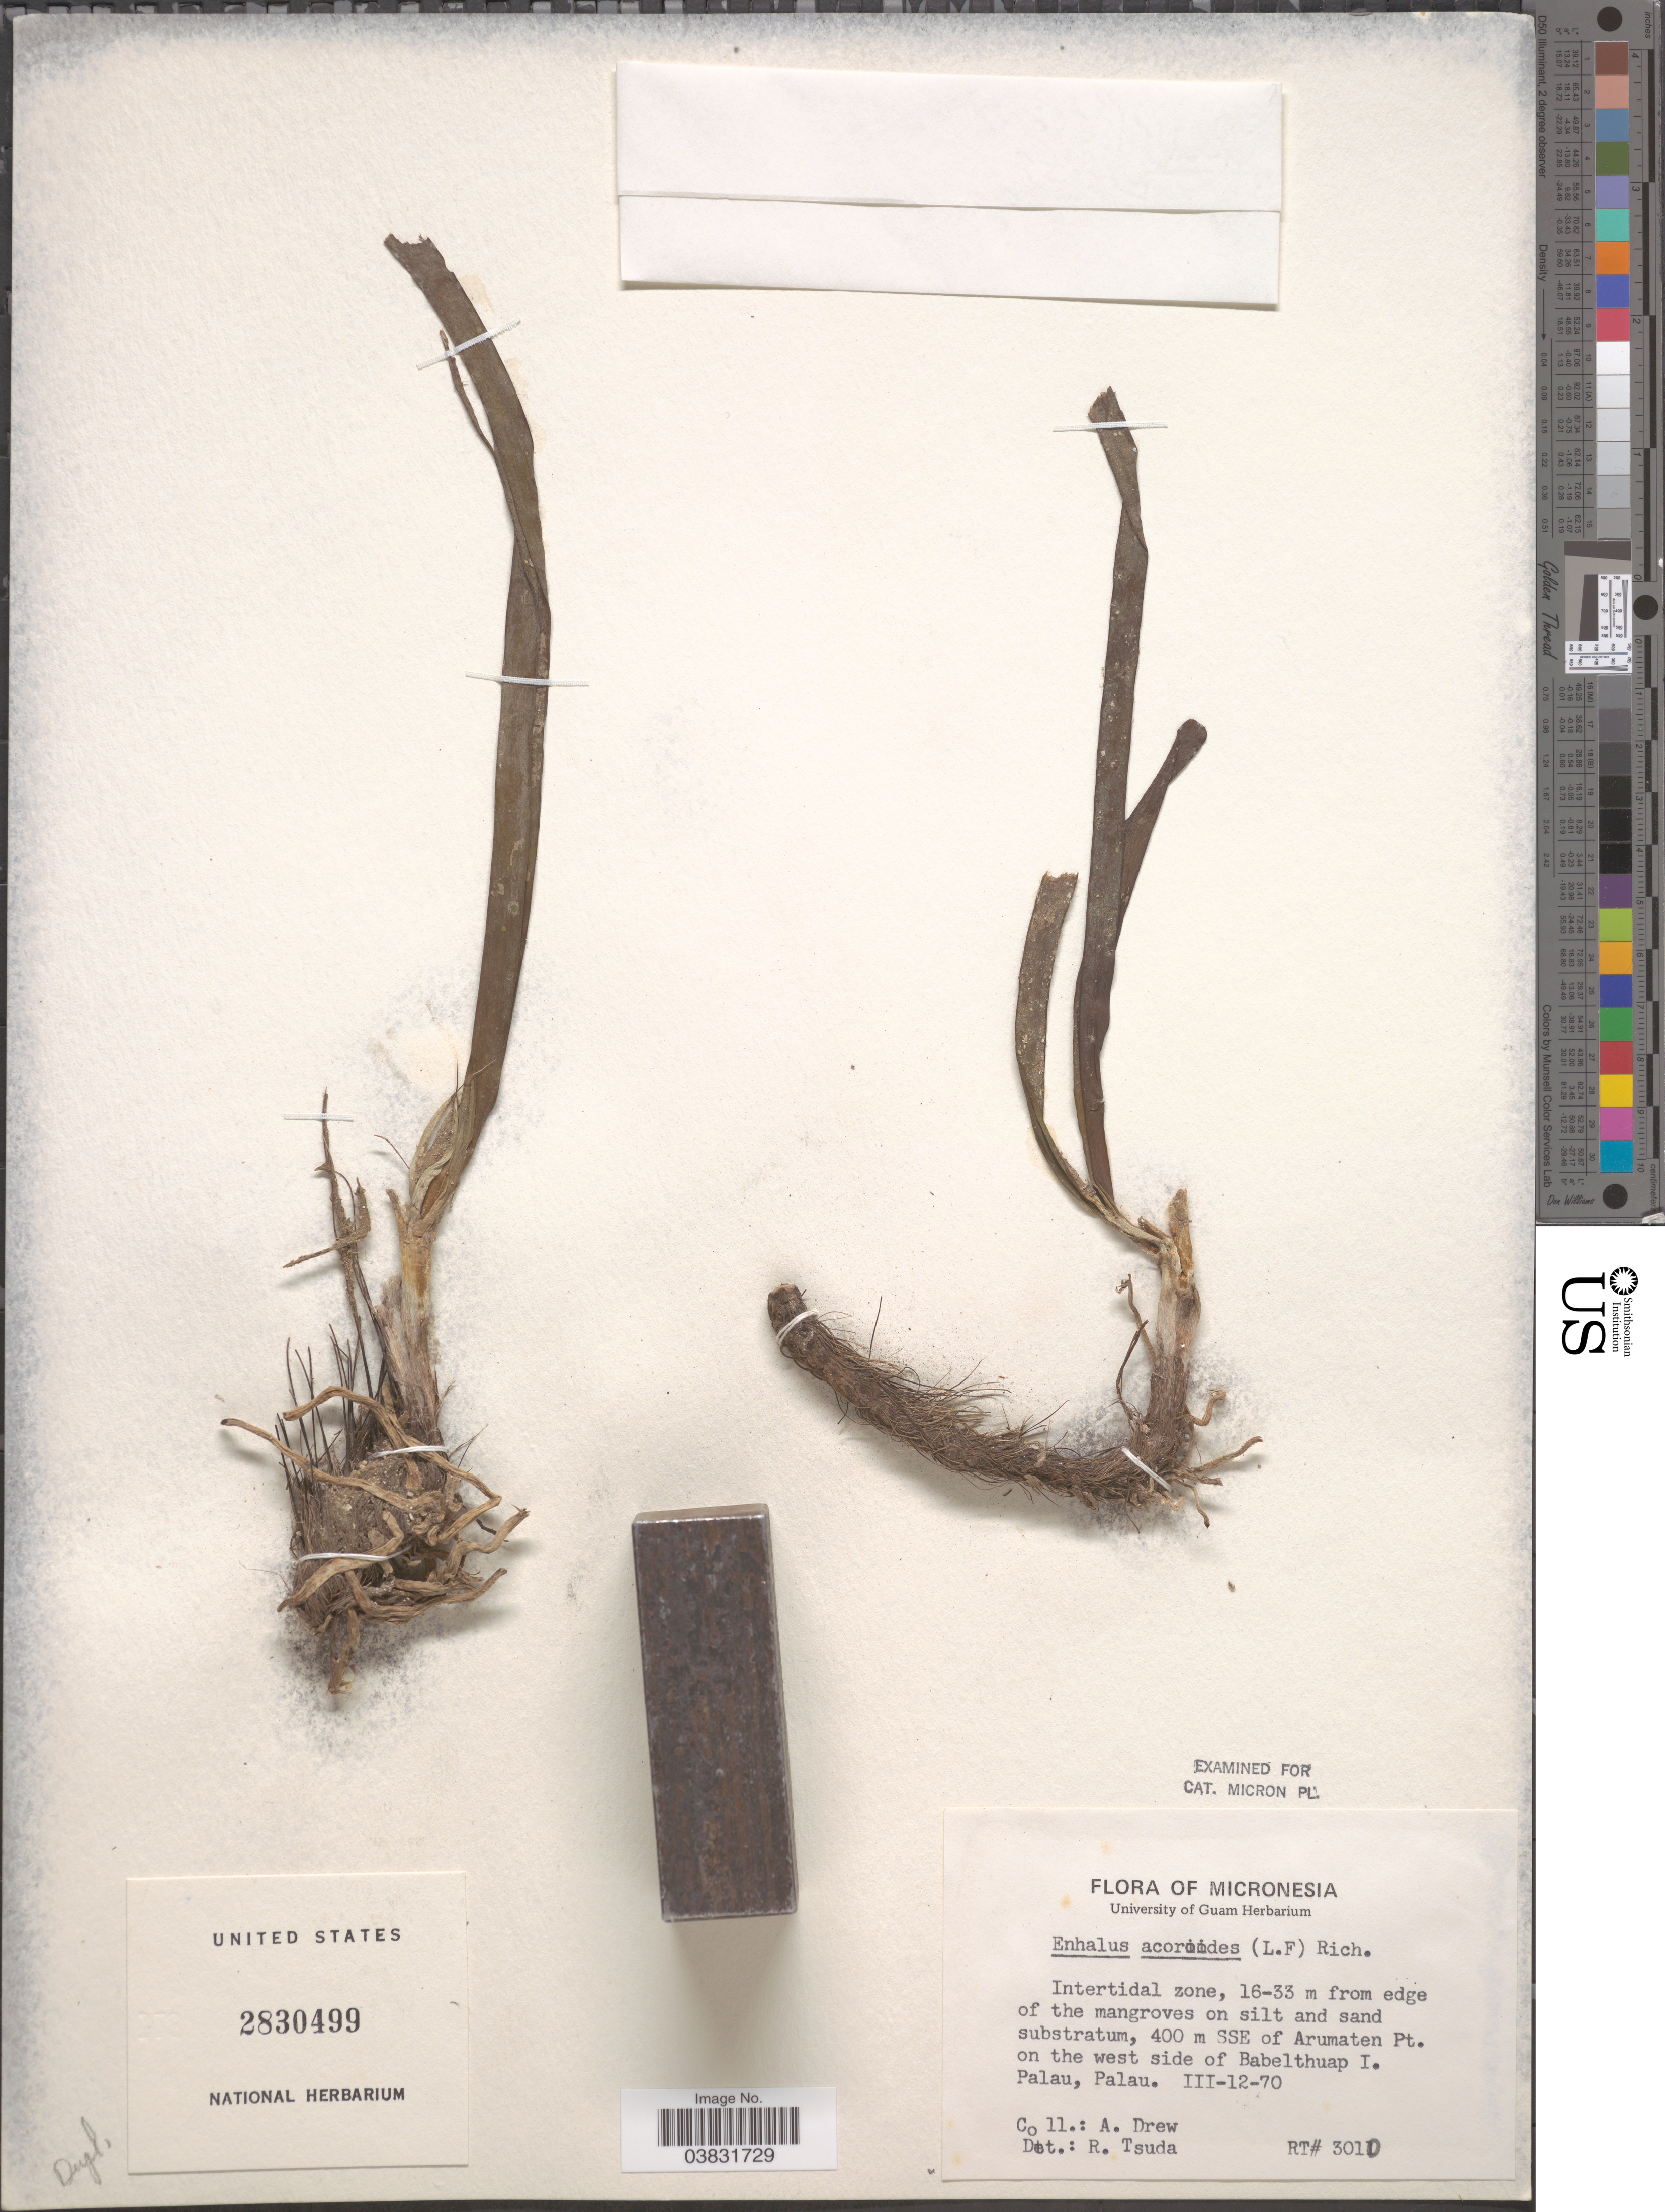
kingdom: Plantae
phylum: Tracheophyta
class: Liliopsida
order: Alismatales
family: Hydrocharitaceae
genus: Enhalus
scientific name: Enhalus acoroides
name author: (L. f.) Royle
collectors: A. Drew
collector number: RT3010*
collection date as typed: Transcribed d/m/y: 12/3/70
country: Palau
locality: Micronesia. 400 m SSE of Arumaten Pt. on the west side of Babelthuap I.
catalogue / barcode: US 2830499